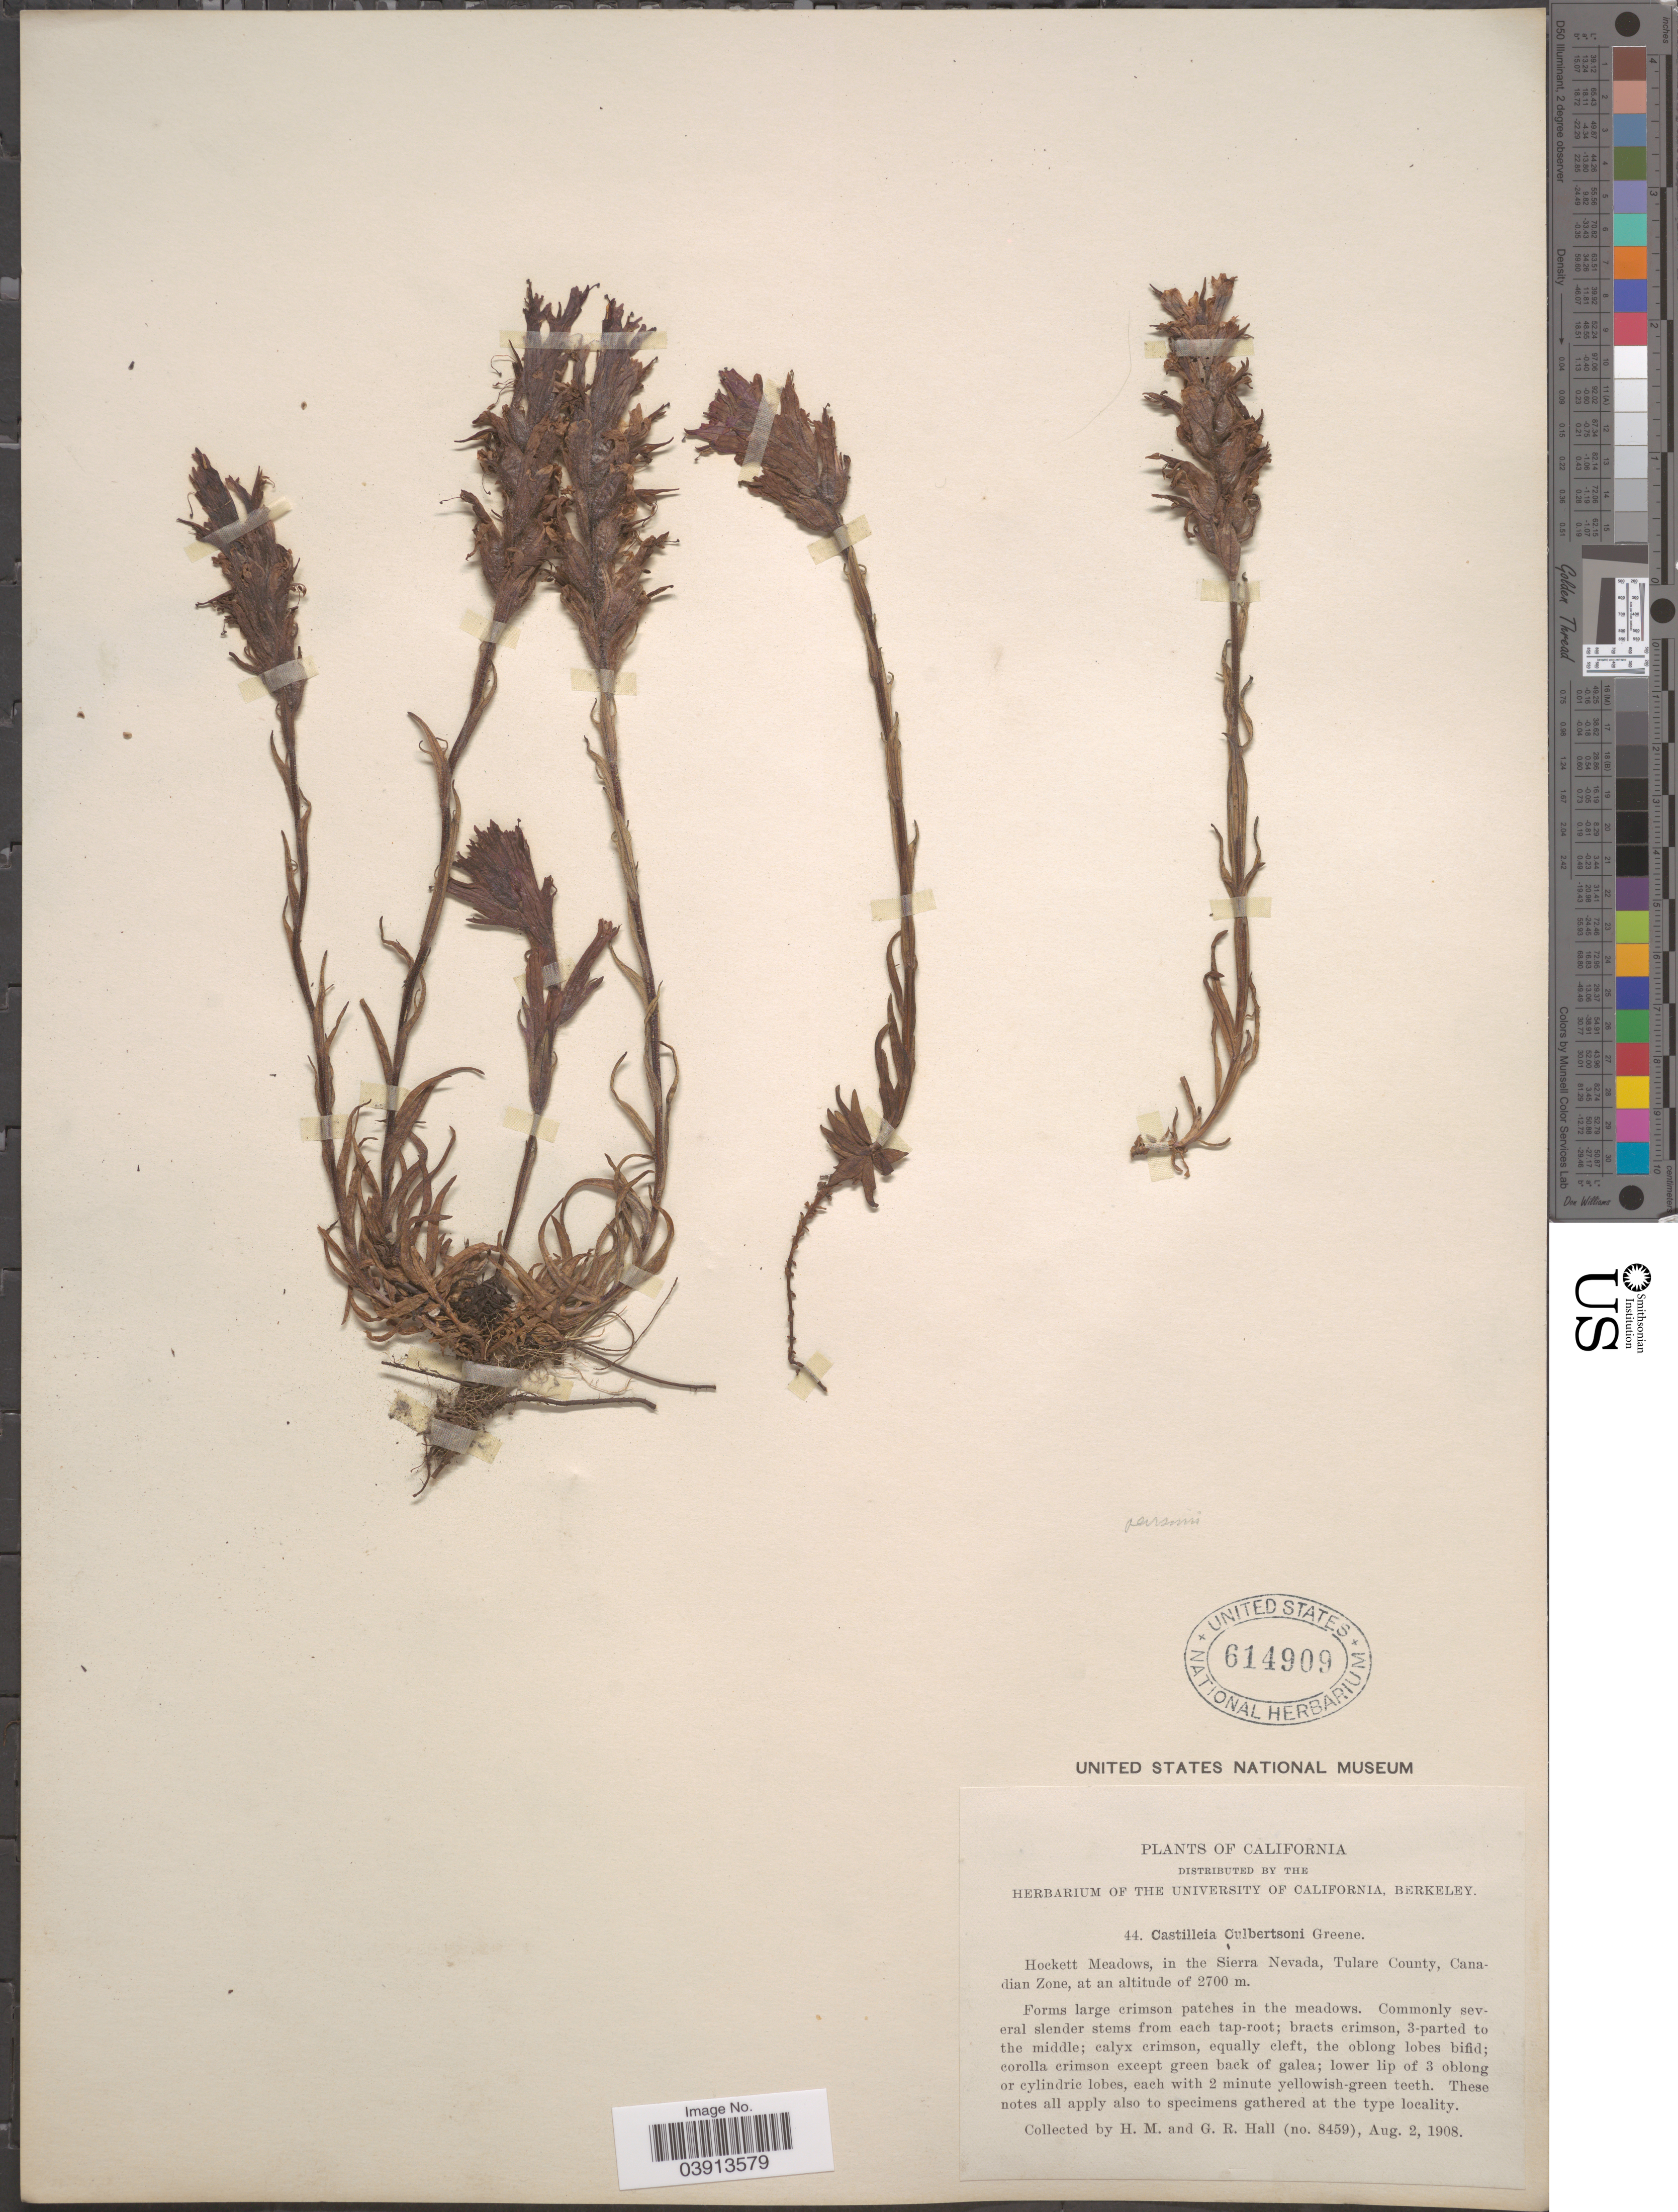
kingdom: Plantae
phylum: Tracheophyta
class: Magnoliopsida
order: Lamiales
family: Orobanchaceae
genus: Castilleja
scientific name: Castilleja peirsonii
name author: Eastw.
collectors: H. M. Hall & G. Hall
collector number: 8459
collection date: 1908-08-02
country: United States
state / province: California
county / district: Tulare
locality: Hockett Meadows, in the Sierra Nevada, Tulare County, Canadian Zone.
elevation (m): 2700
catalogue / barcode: US 614909